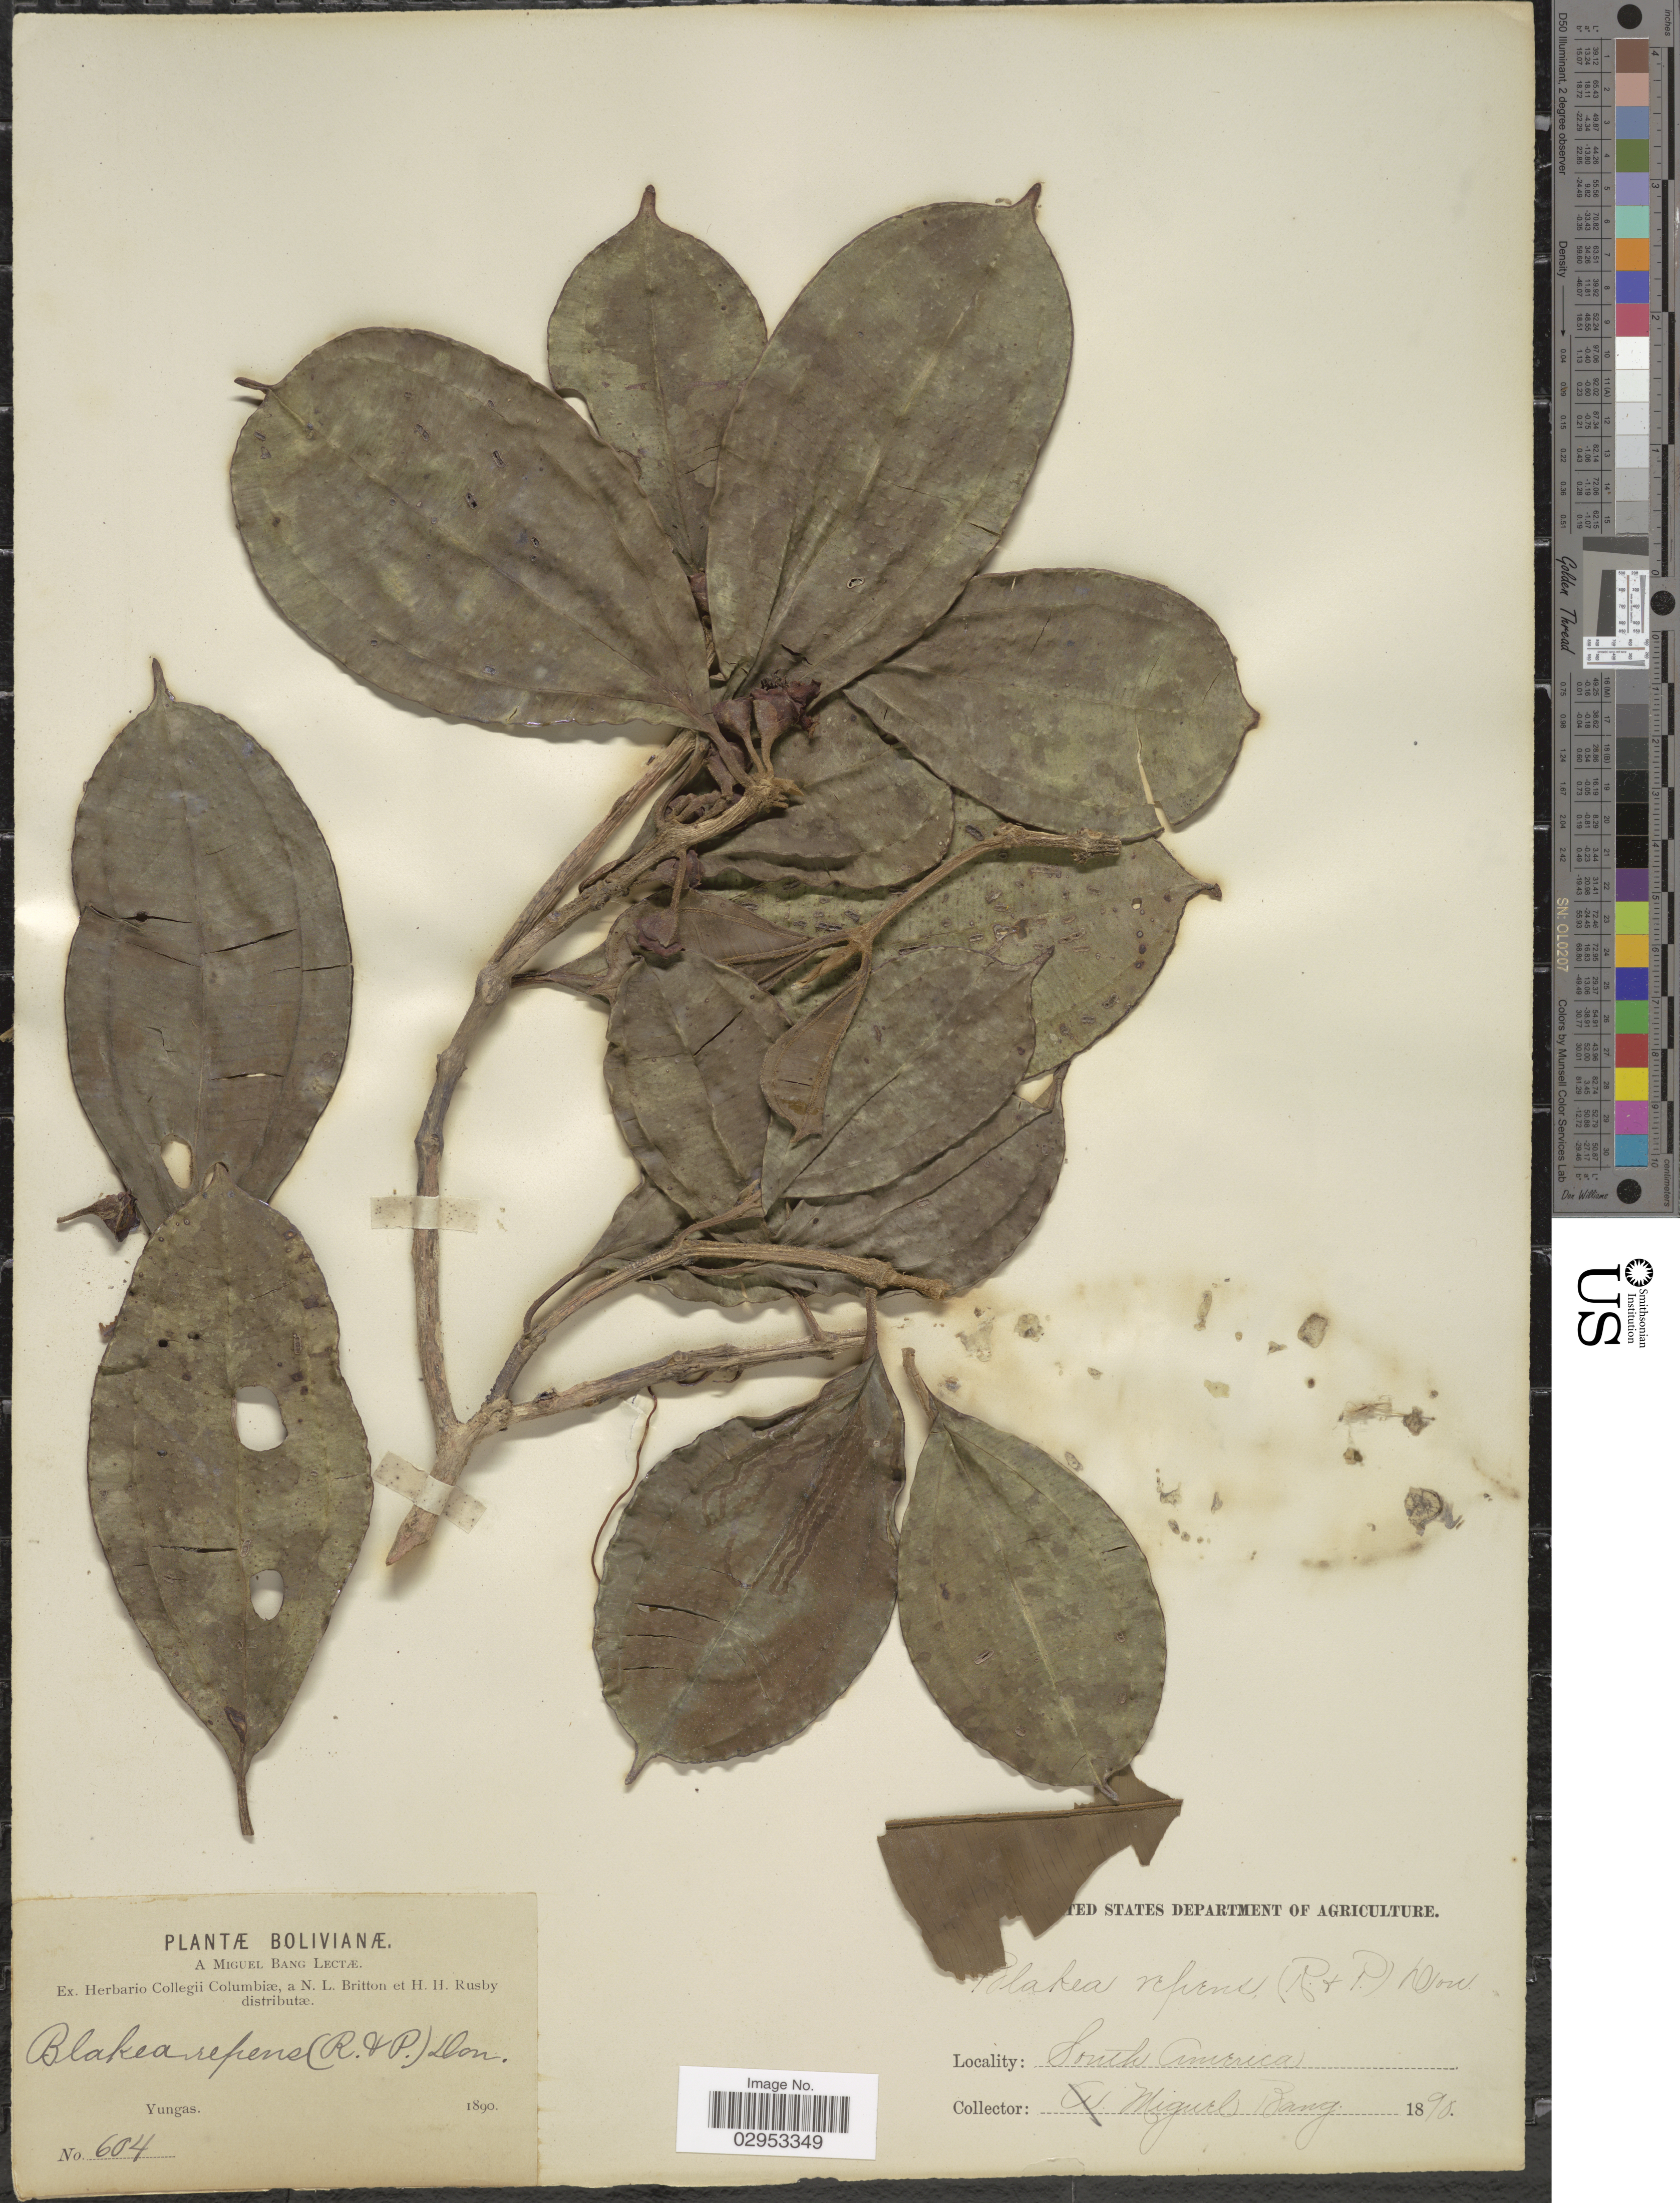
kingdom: Plantae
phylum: Tracheophyta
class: Magnoliopsida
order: Myrtales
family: Melastomataceae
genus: Blakea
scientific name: Blakea repens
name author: (Ruiz & Pav.) D. Don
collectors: M. Bang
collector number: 604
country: Bolivia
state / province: La Paz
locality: Bolivianæ. Yungas.